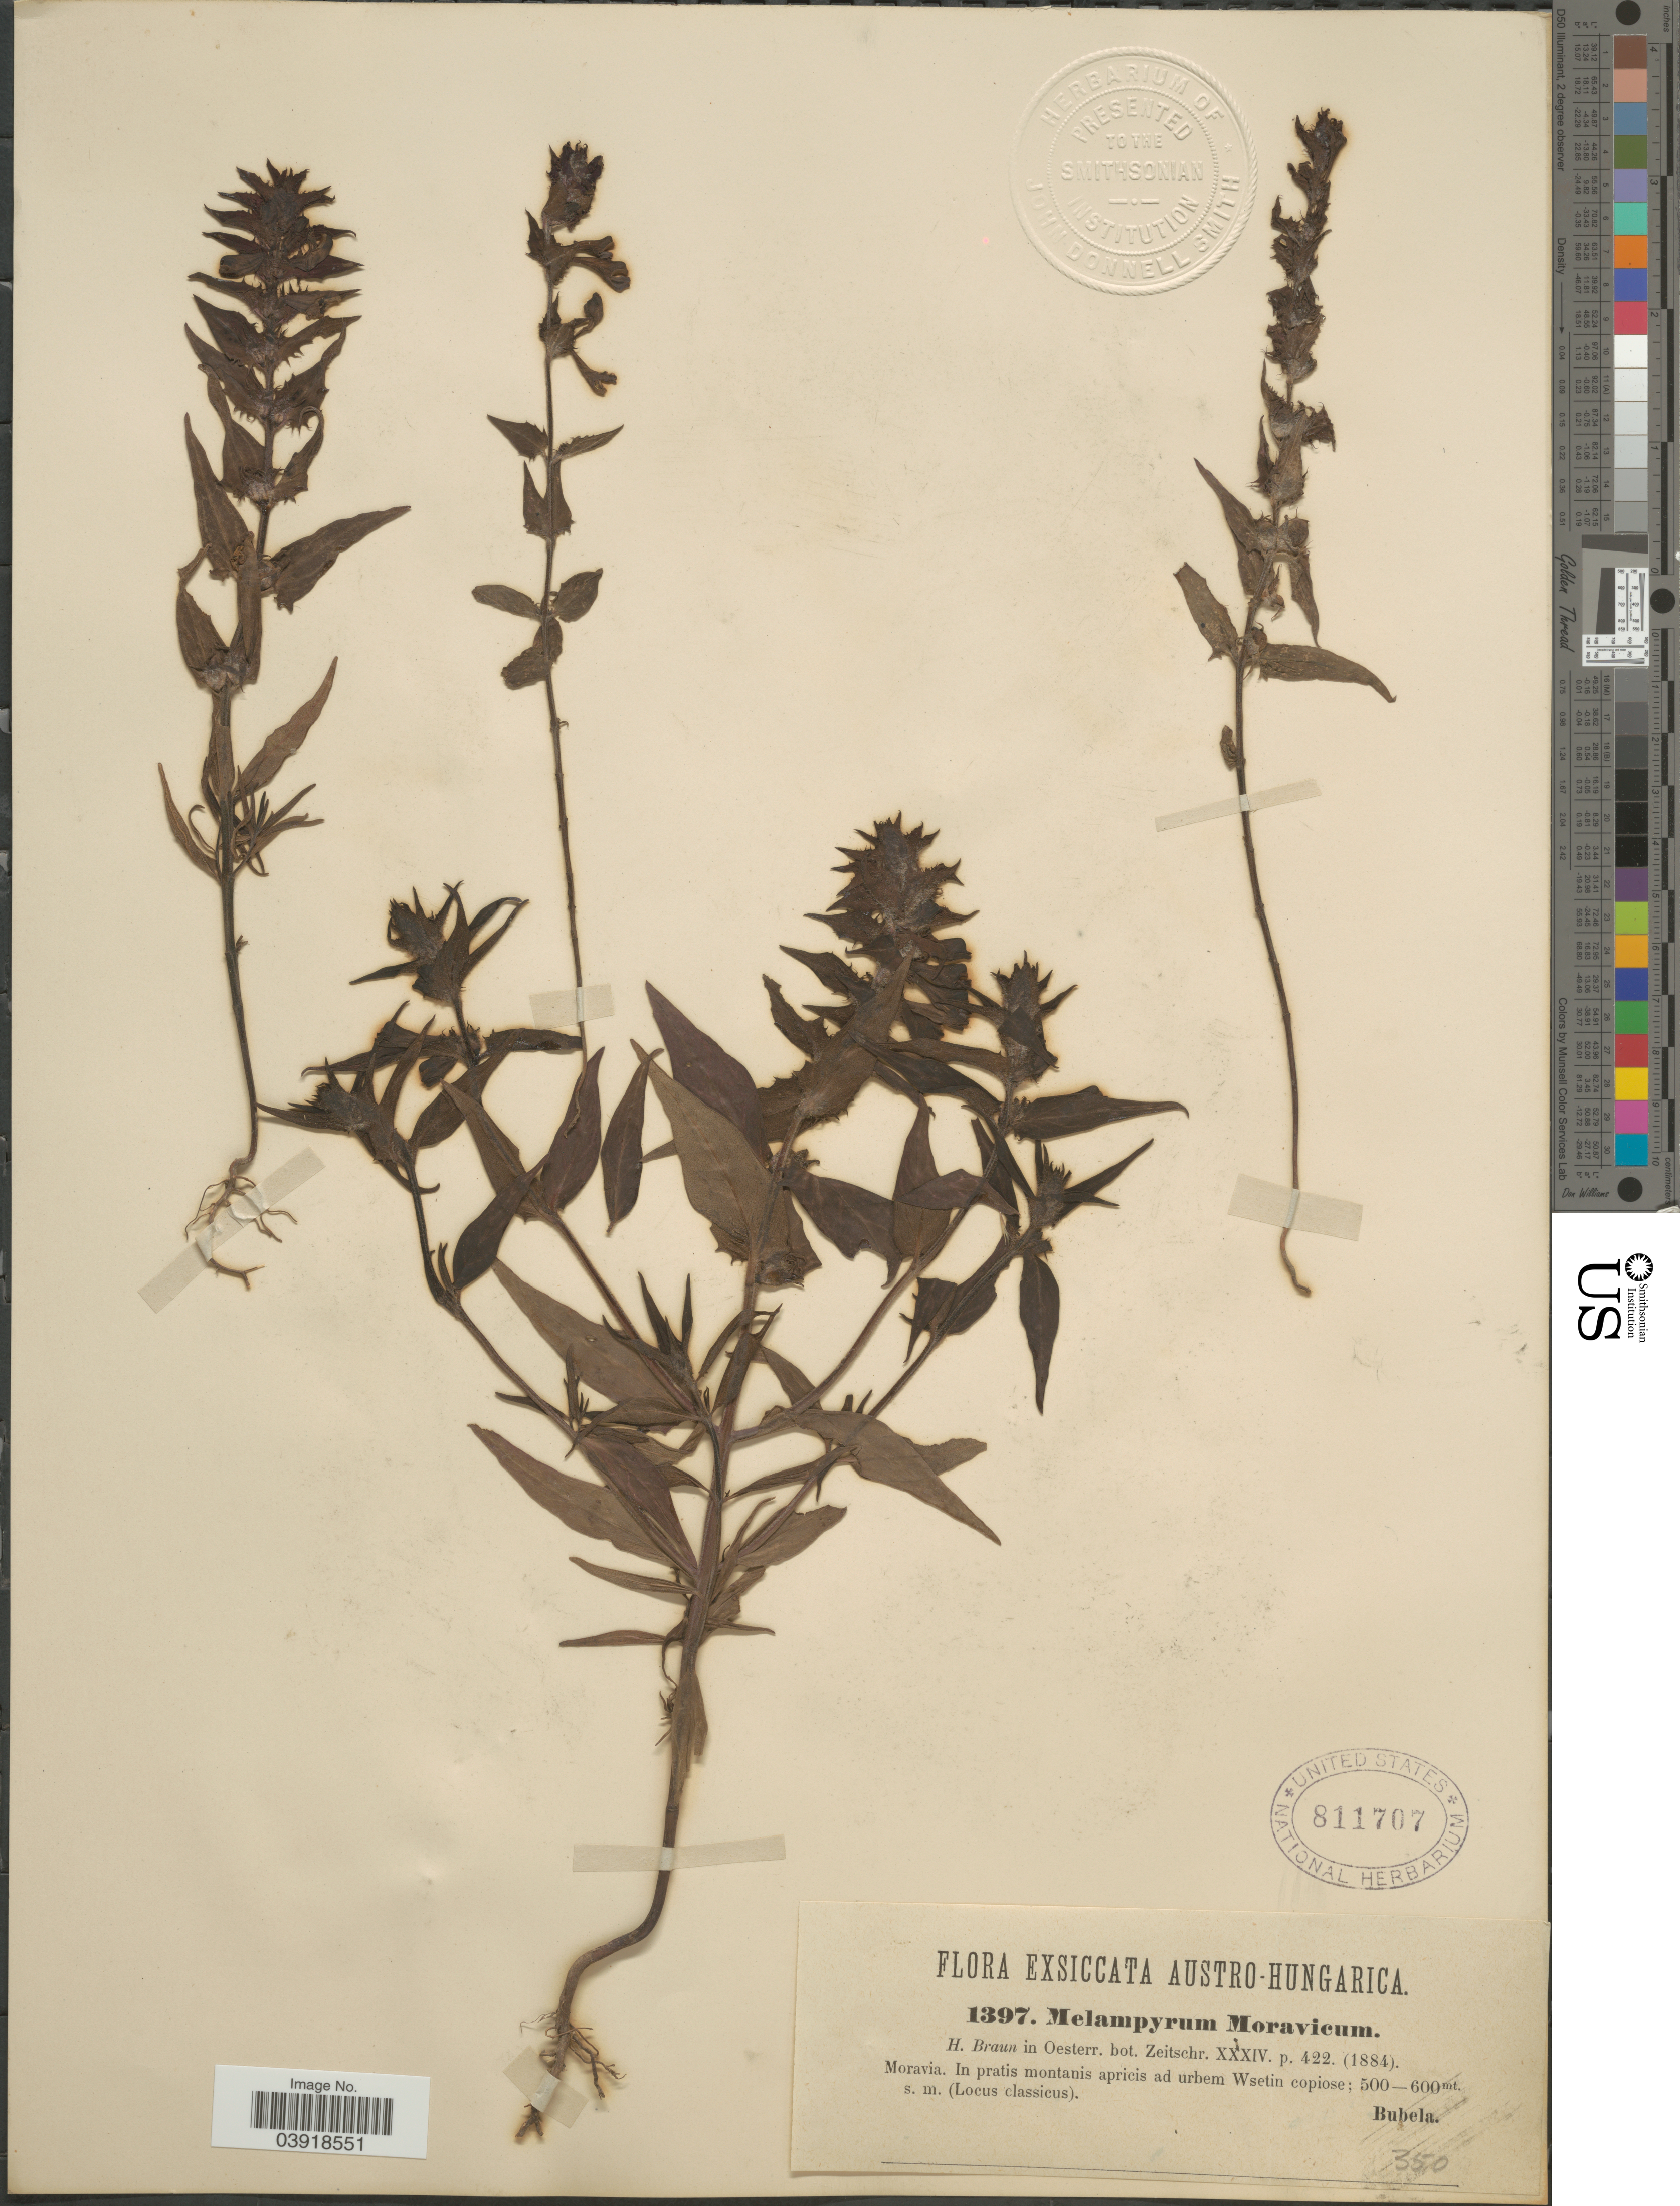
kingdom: Plantae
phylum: Tracheophyta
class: Magnoliopsida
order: Lamiales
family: Orobanchaceae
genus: Melampyrum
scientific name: Melampyrum moravicum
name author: H. Br.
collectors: Bubela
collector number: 1397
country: Czechia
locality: Austro-Hungarica. Moravia. In pratis montanis apricis ad urbem Wsetin copiose.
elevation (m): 500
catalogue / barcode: US 811707